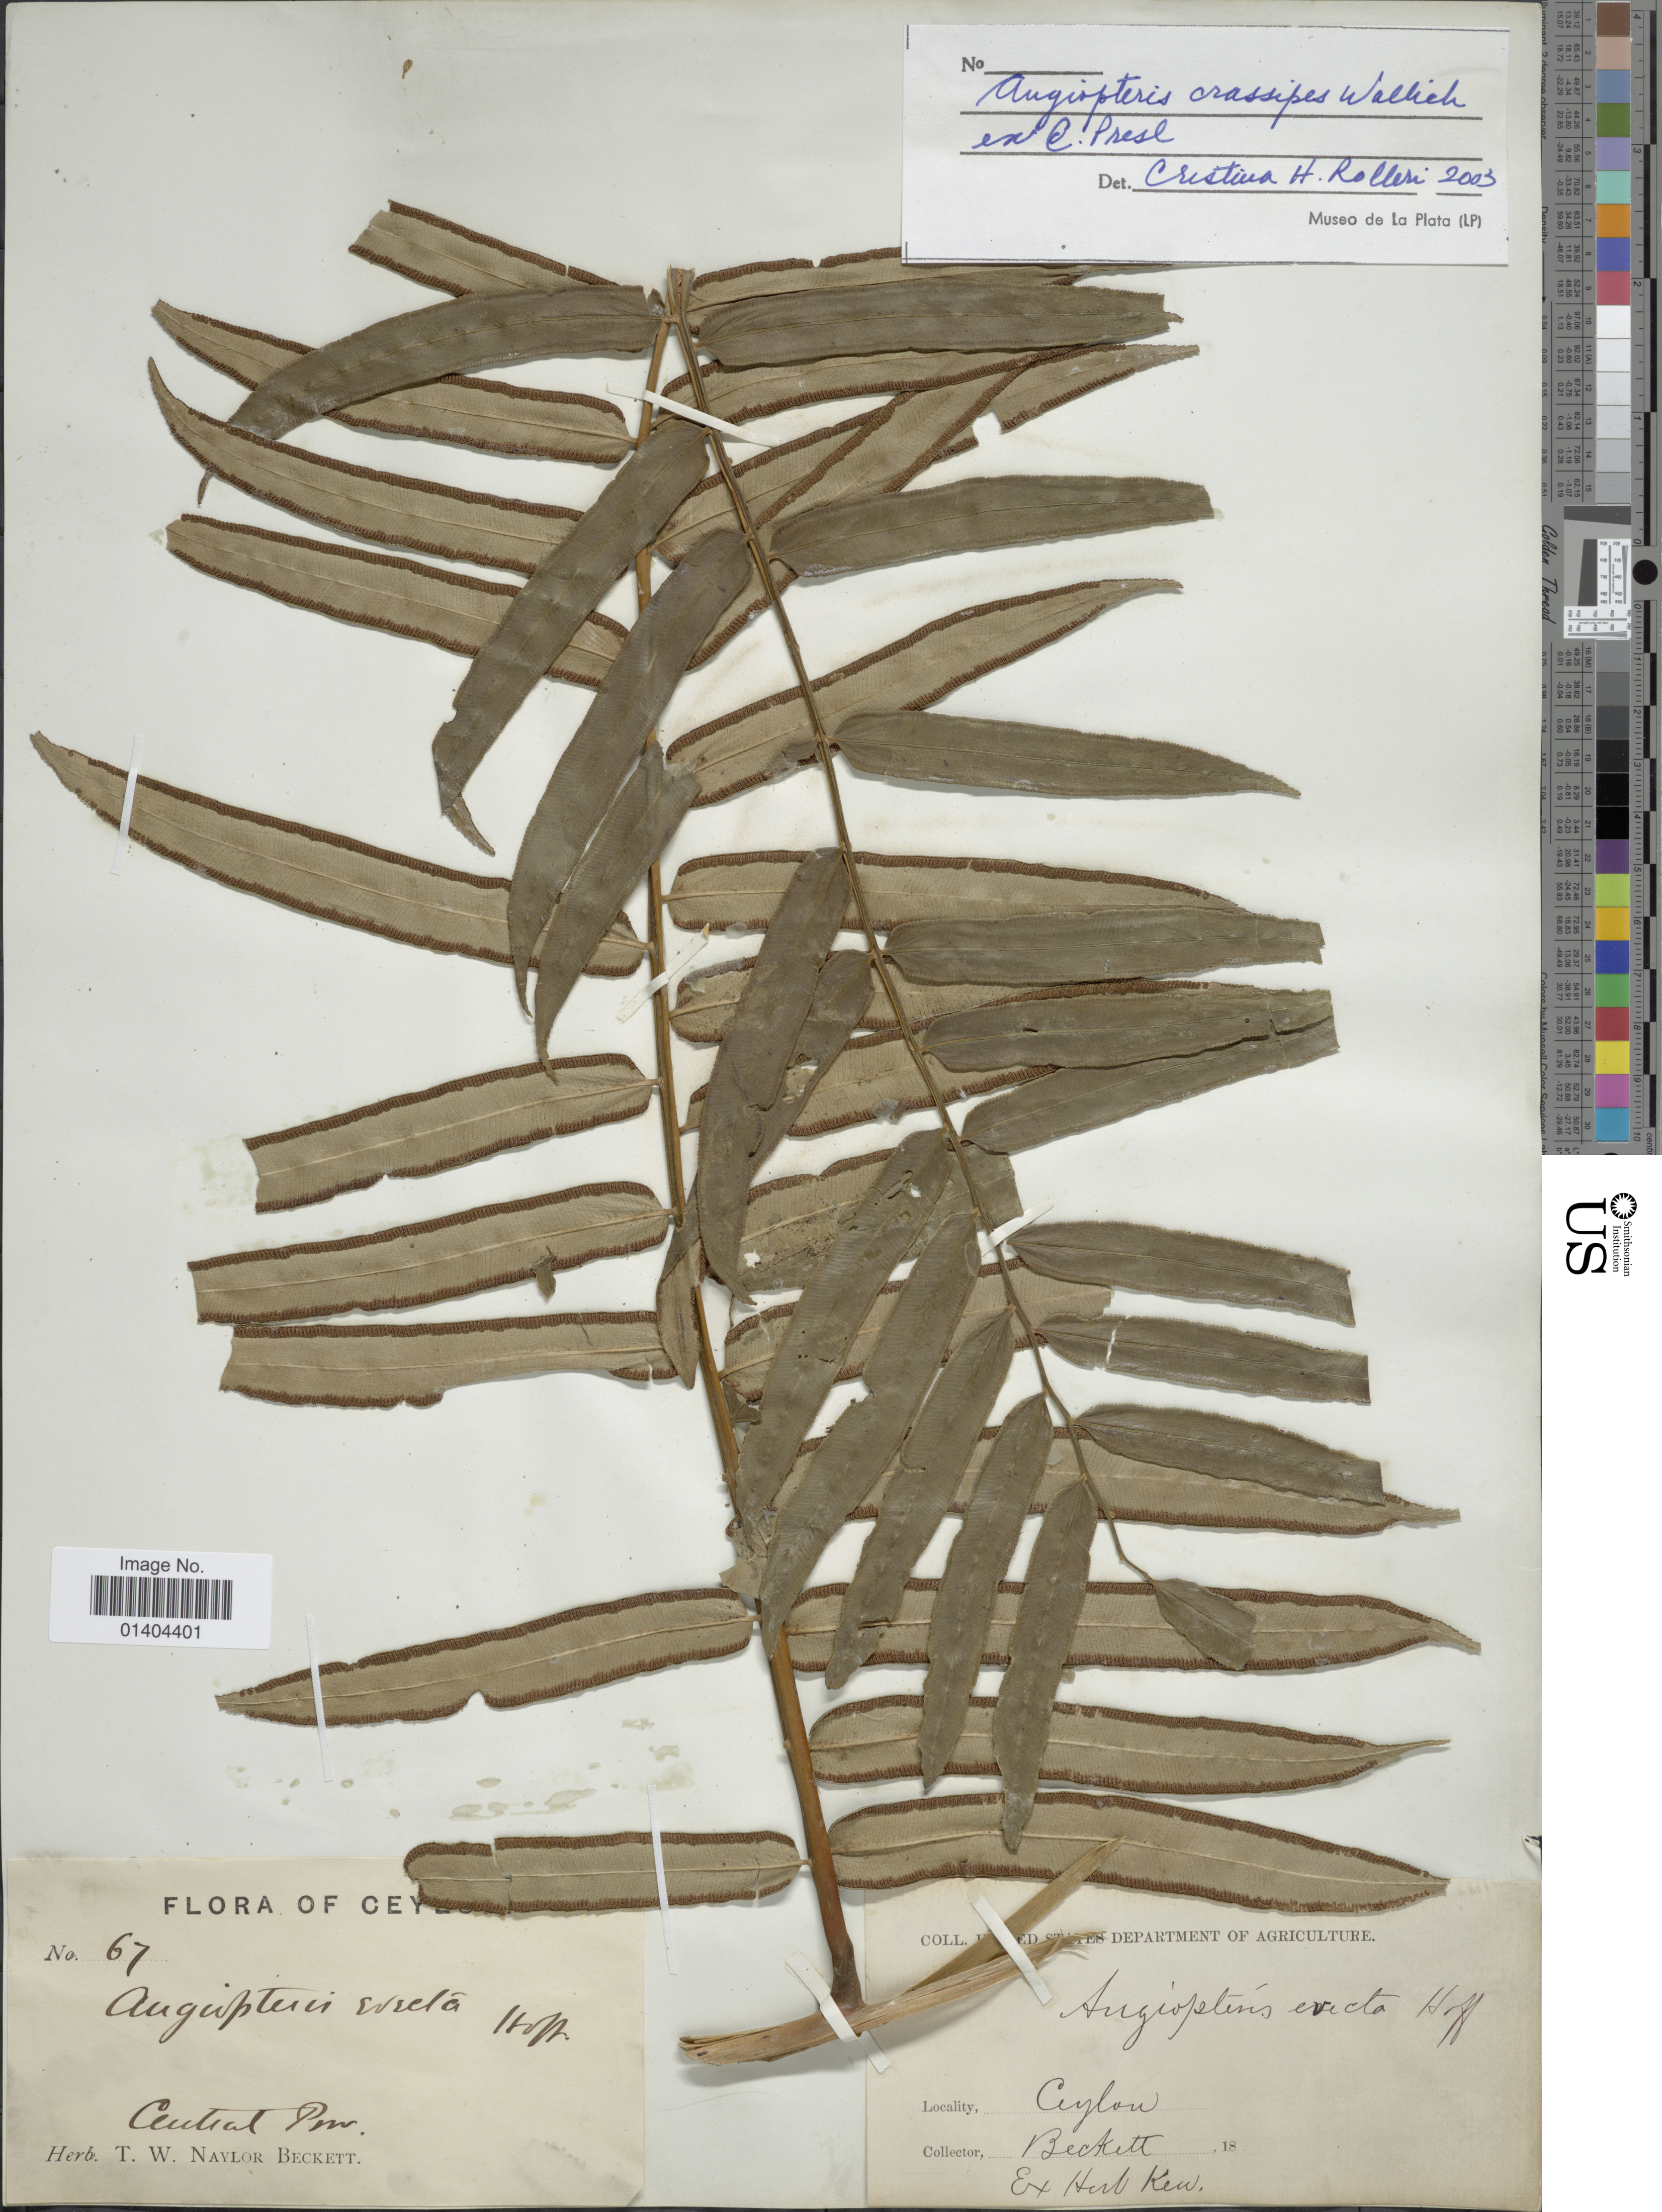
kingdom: Plantae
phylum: Tracheophyta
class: Polypodiopsida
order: Marattiales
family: Marattiaceae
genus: Angiopteris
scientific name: Angiopteris crassipes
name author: Wall. ex C. Presl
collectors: T. Naylor Beckett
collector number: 67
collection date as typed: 18--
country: Sri Lanka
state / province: Central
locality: Central Prov.